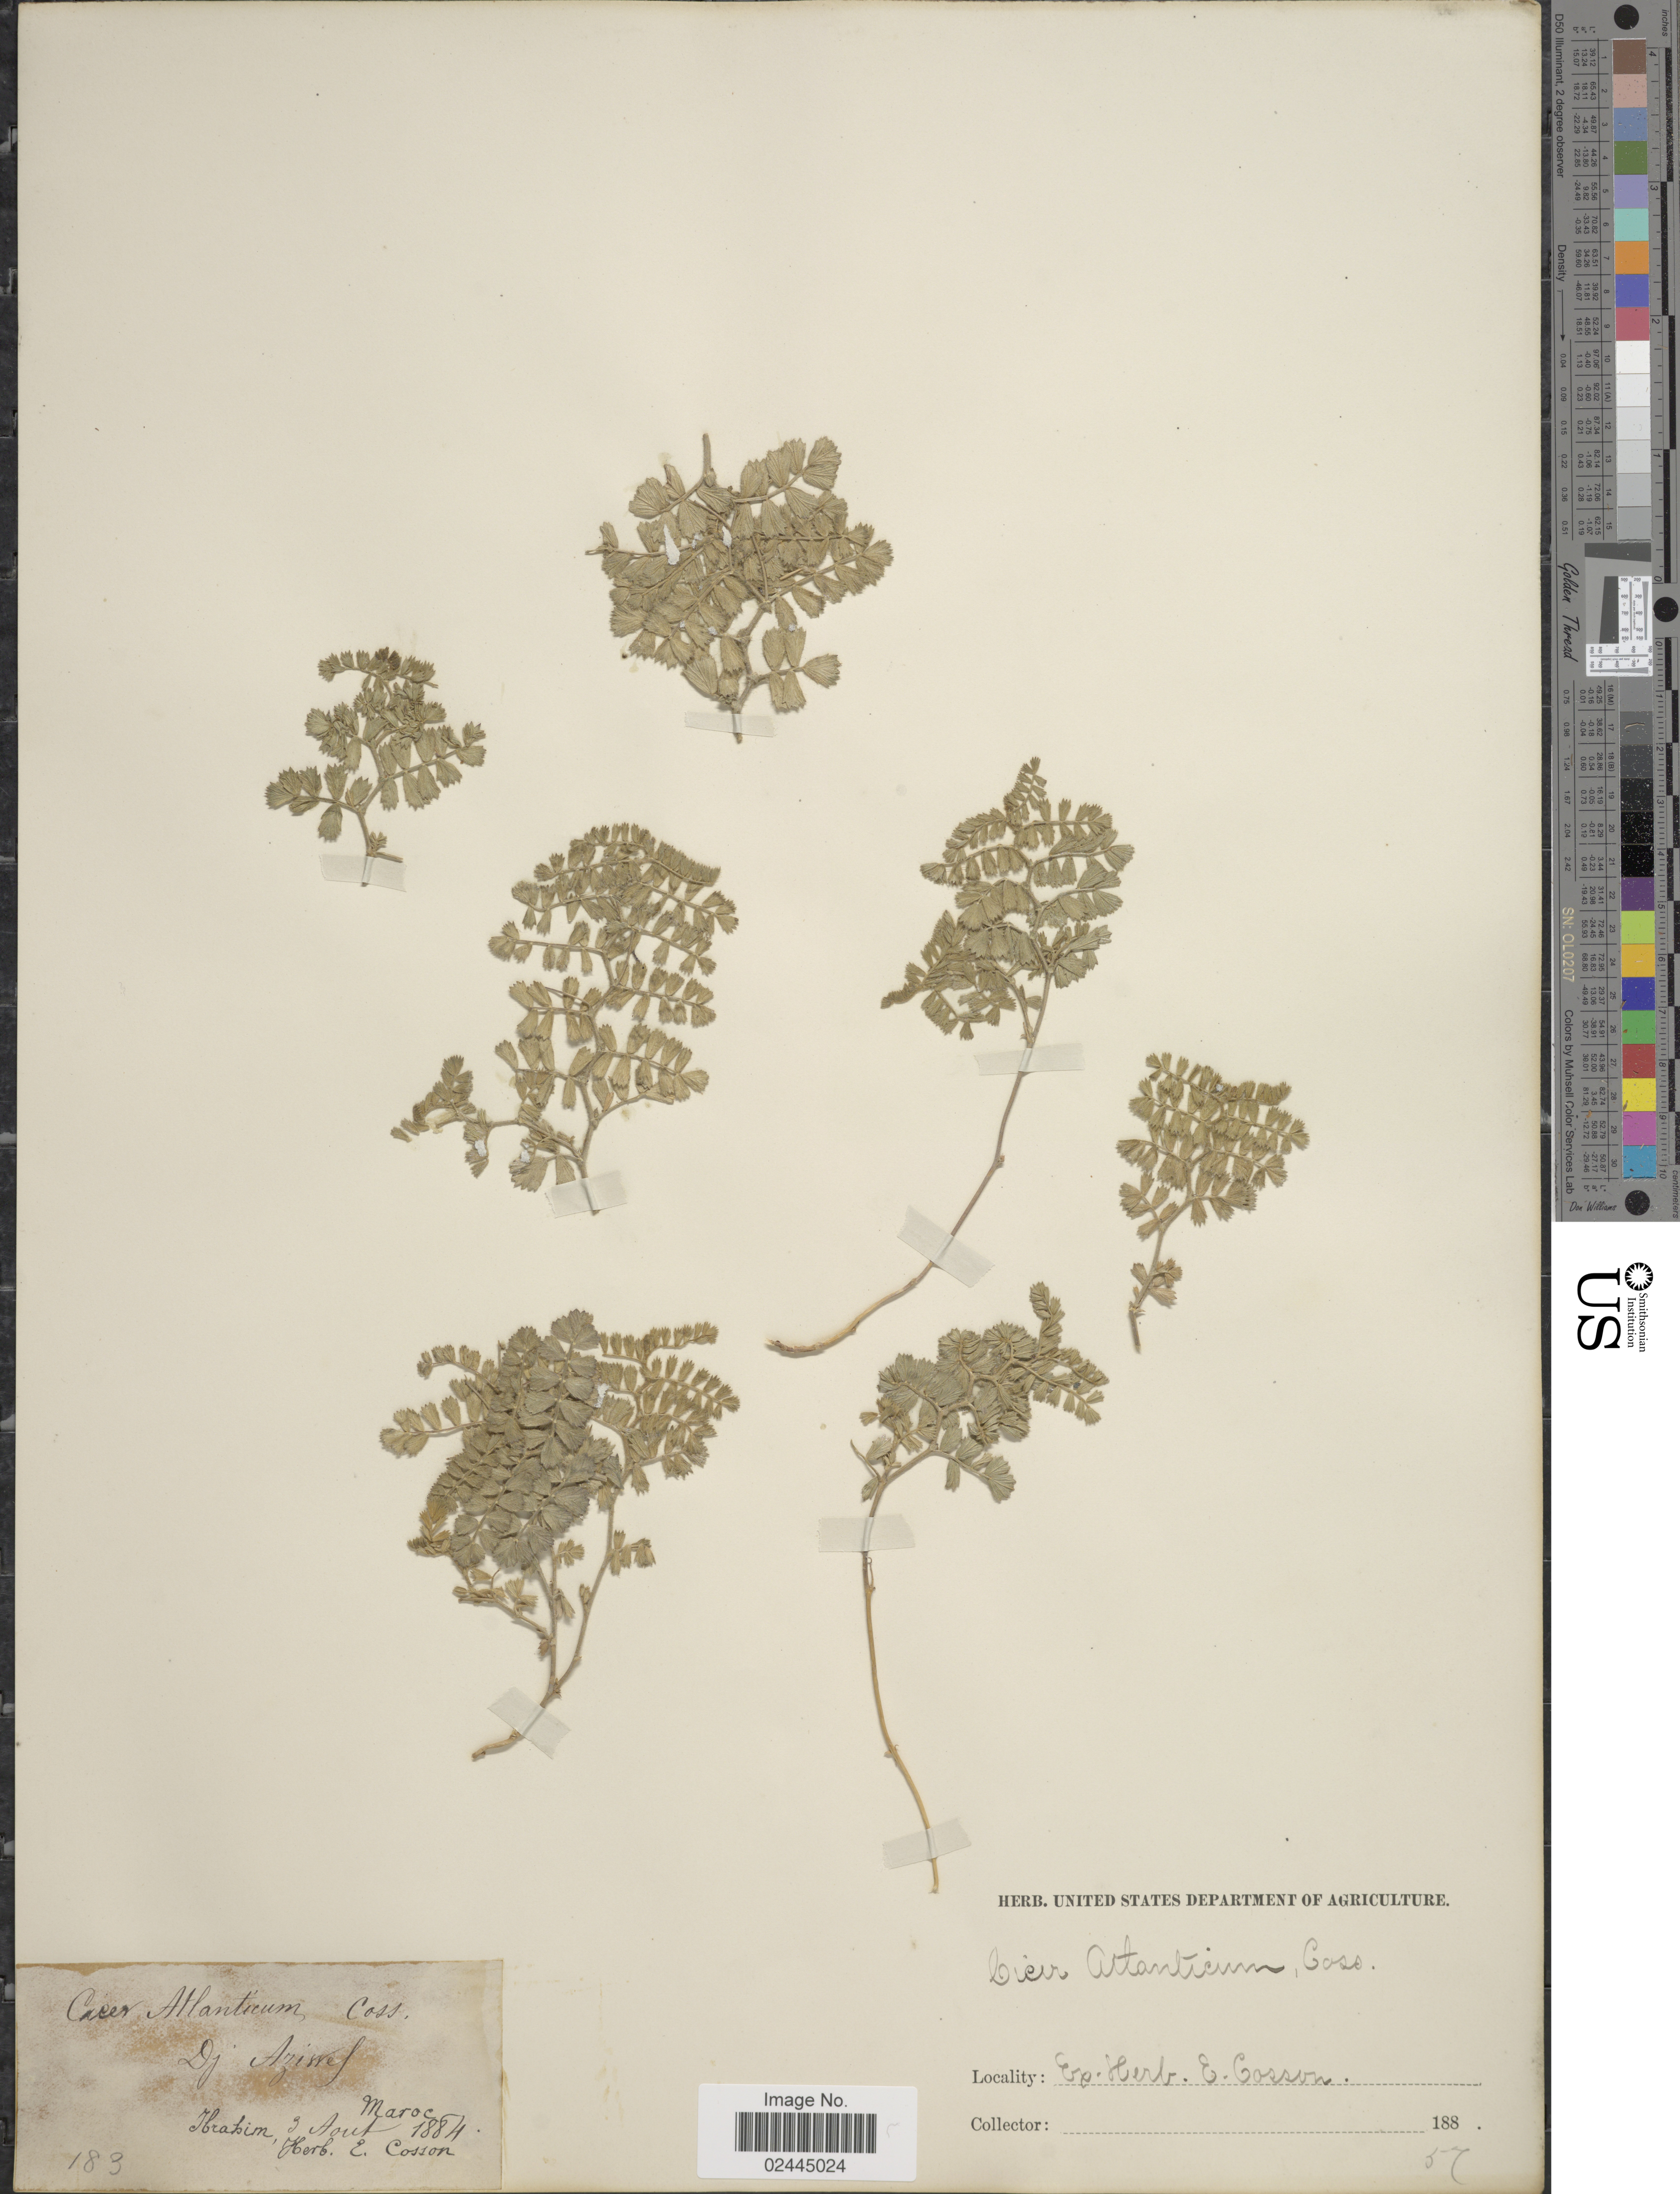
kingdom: Plantae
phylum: Tracheophyta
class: Magnoliopsida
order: Fabales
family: Fabaceae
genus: Cicer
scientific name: Cicer atlanticum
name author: Maire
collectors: -. Ibrahim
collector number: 183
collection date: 1884-08-03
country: Morocco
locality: Maroc.